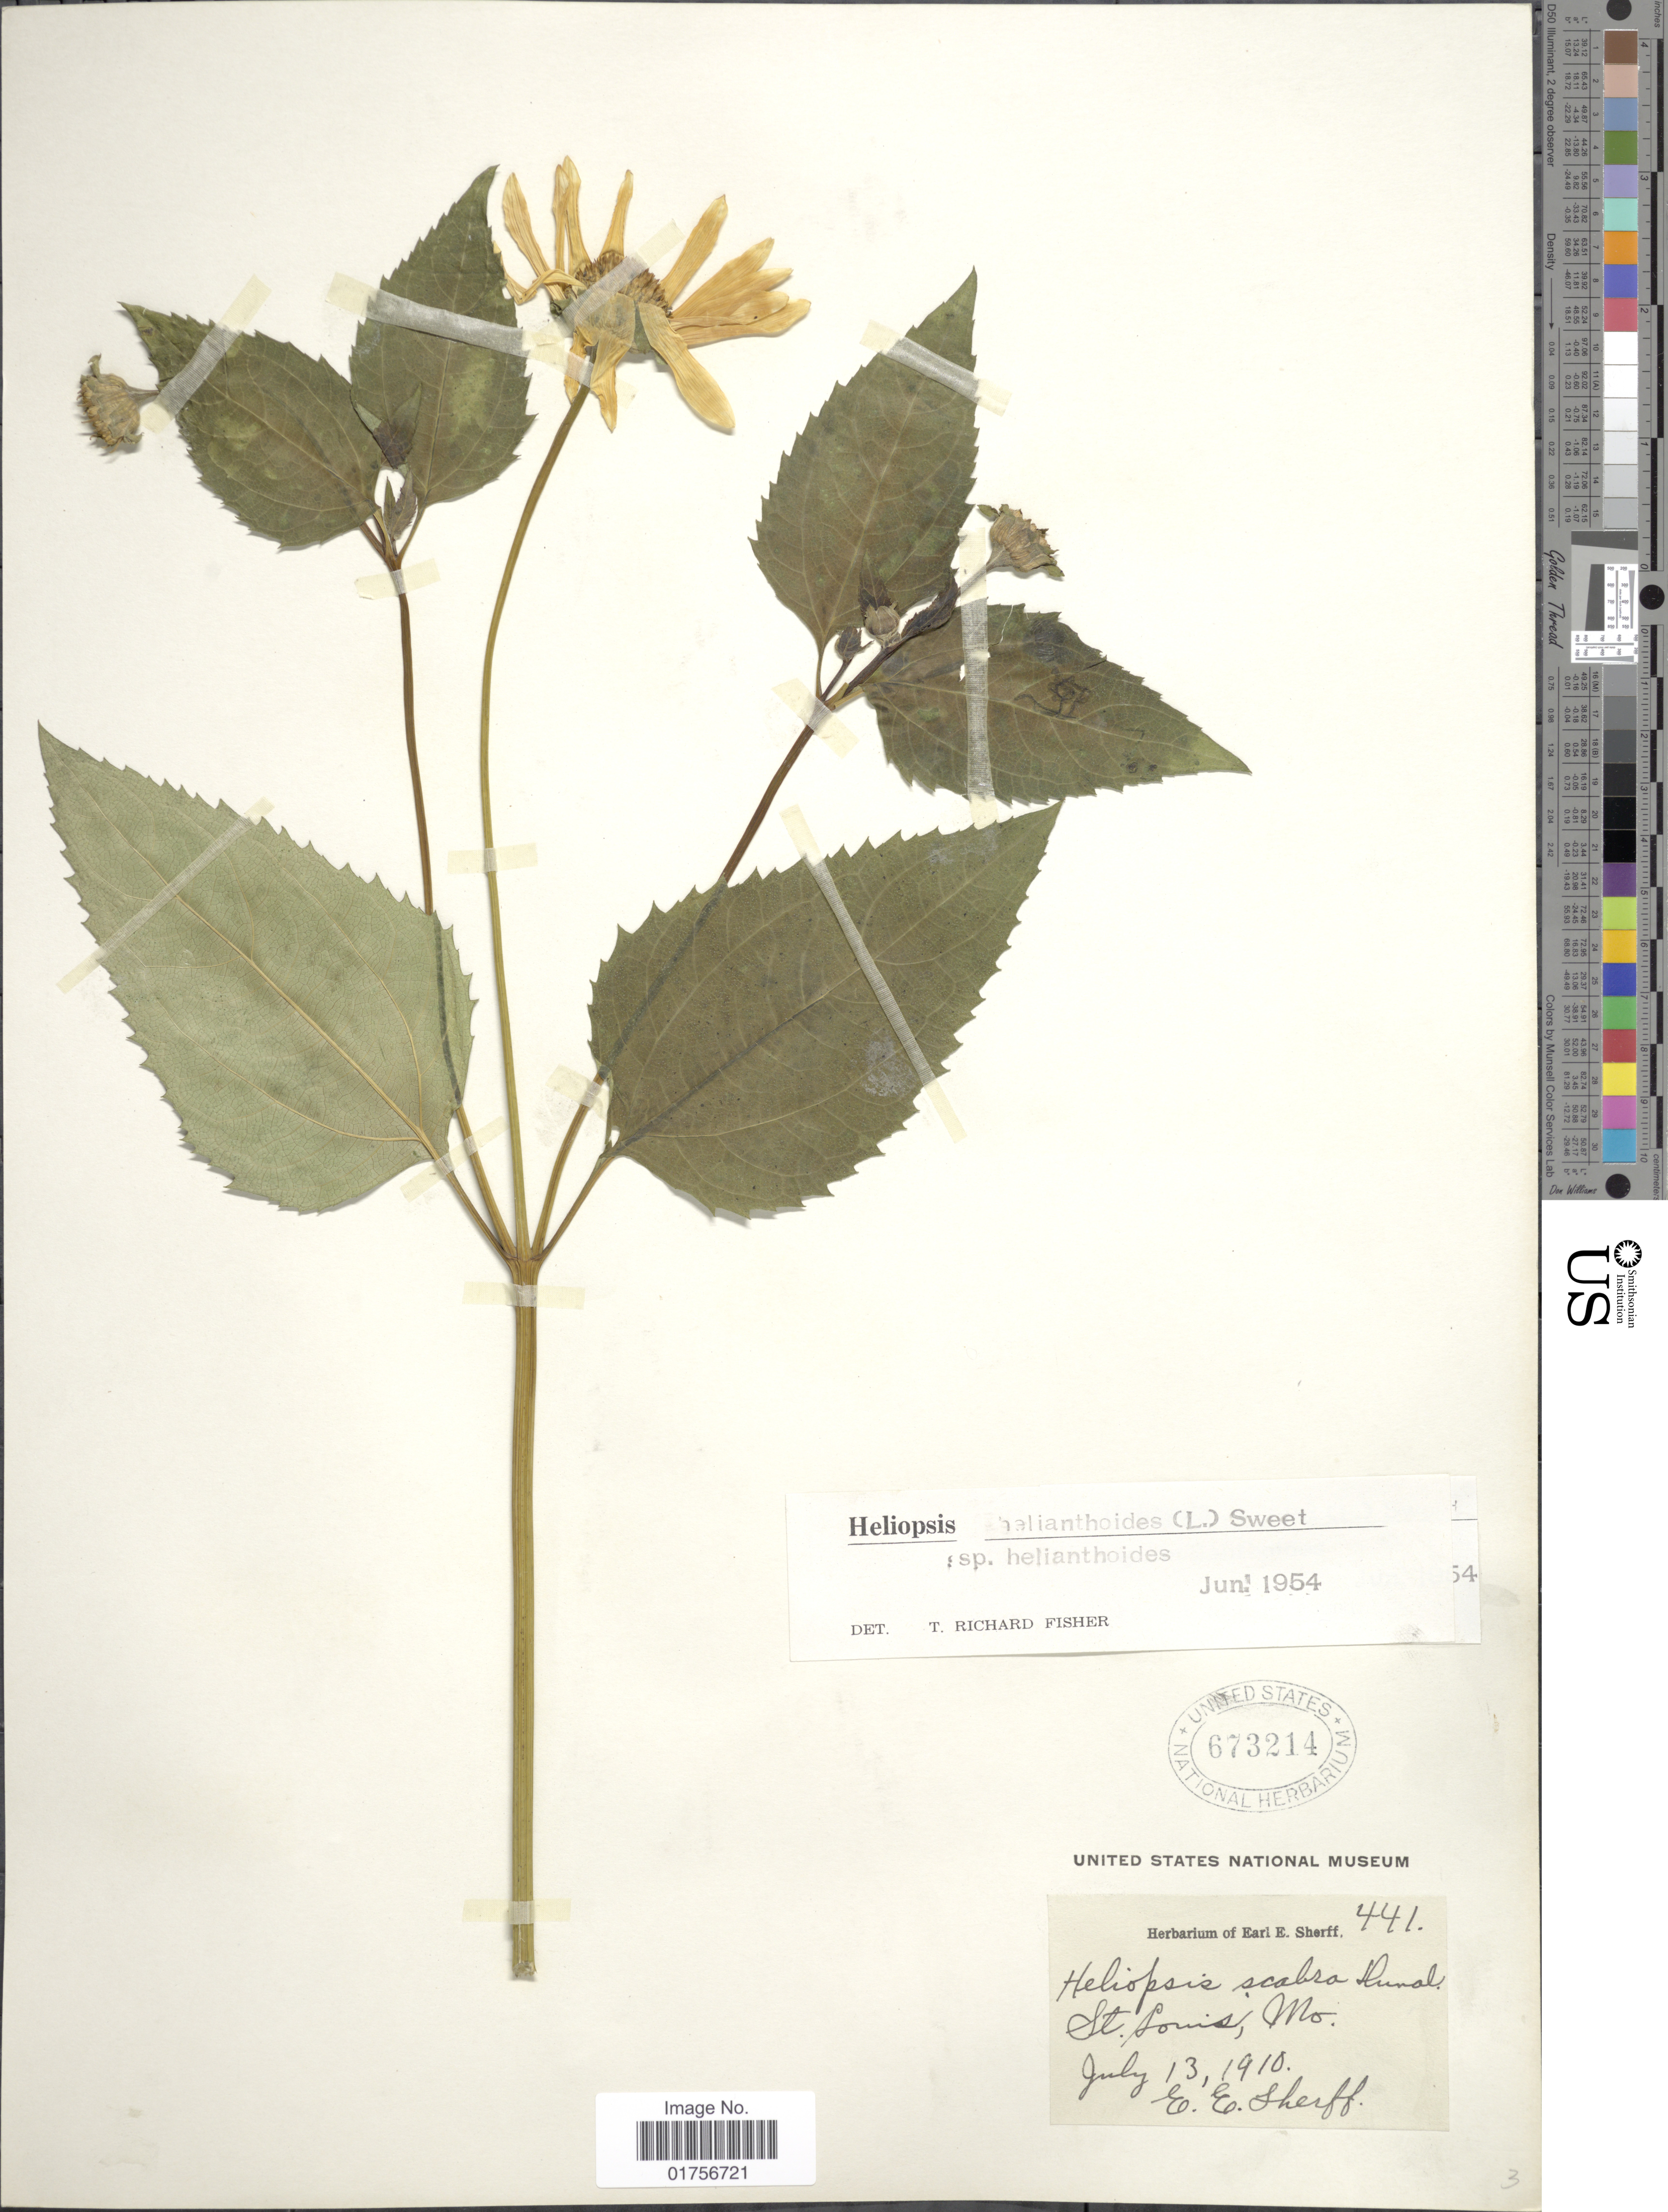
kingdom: Plantae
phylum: Tracheophyta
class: Magnoliopsida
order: Asterales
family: Asteraceae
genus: Heliopsis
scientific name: Heliopsis helianthoides subsp. helianthoides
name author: (L.) Sweet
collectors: E. E. Sherff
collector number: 441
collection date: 1910-07-13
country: United States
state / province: Missouri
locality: St. Louis, Mo.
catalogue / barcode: US 673214